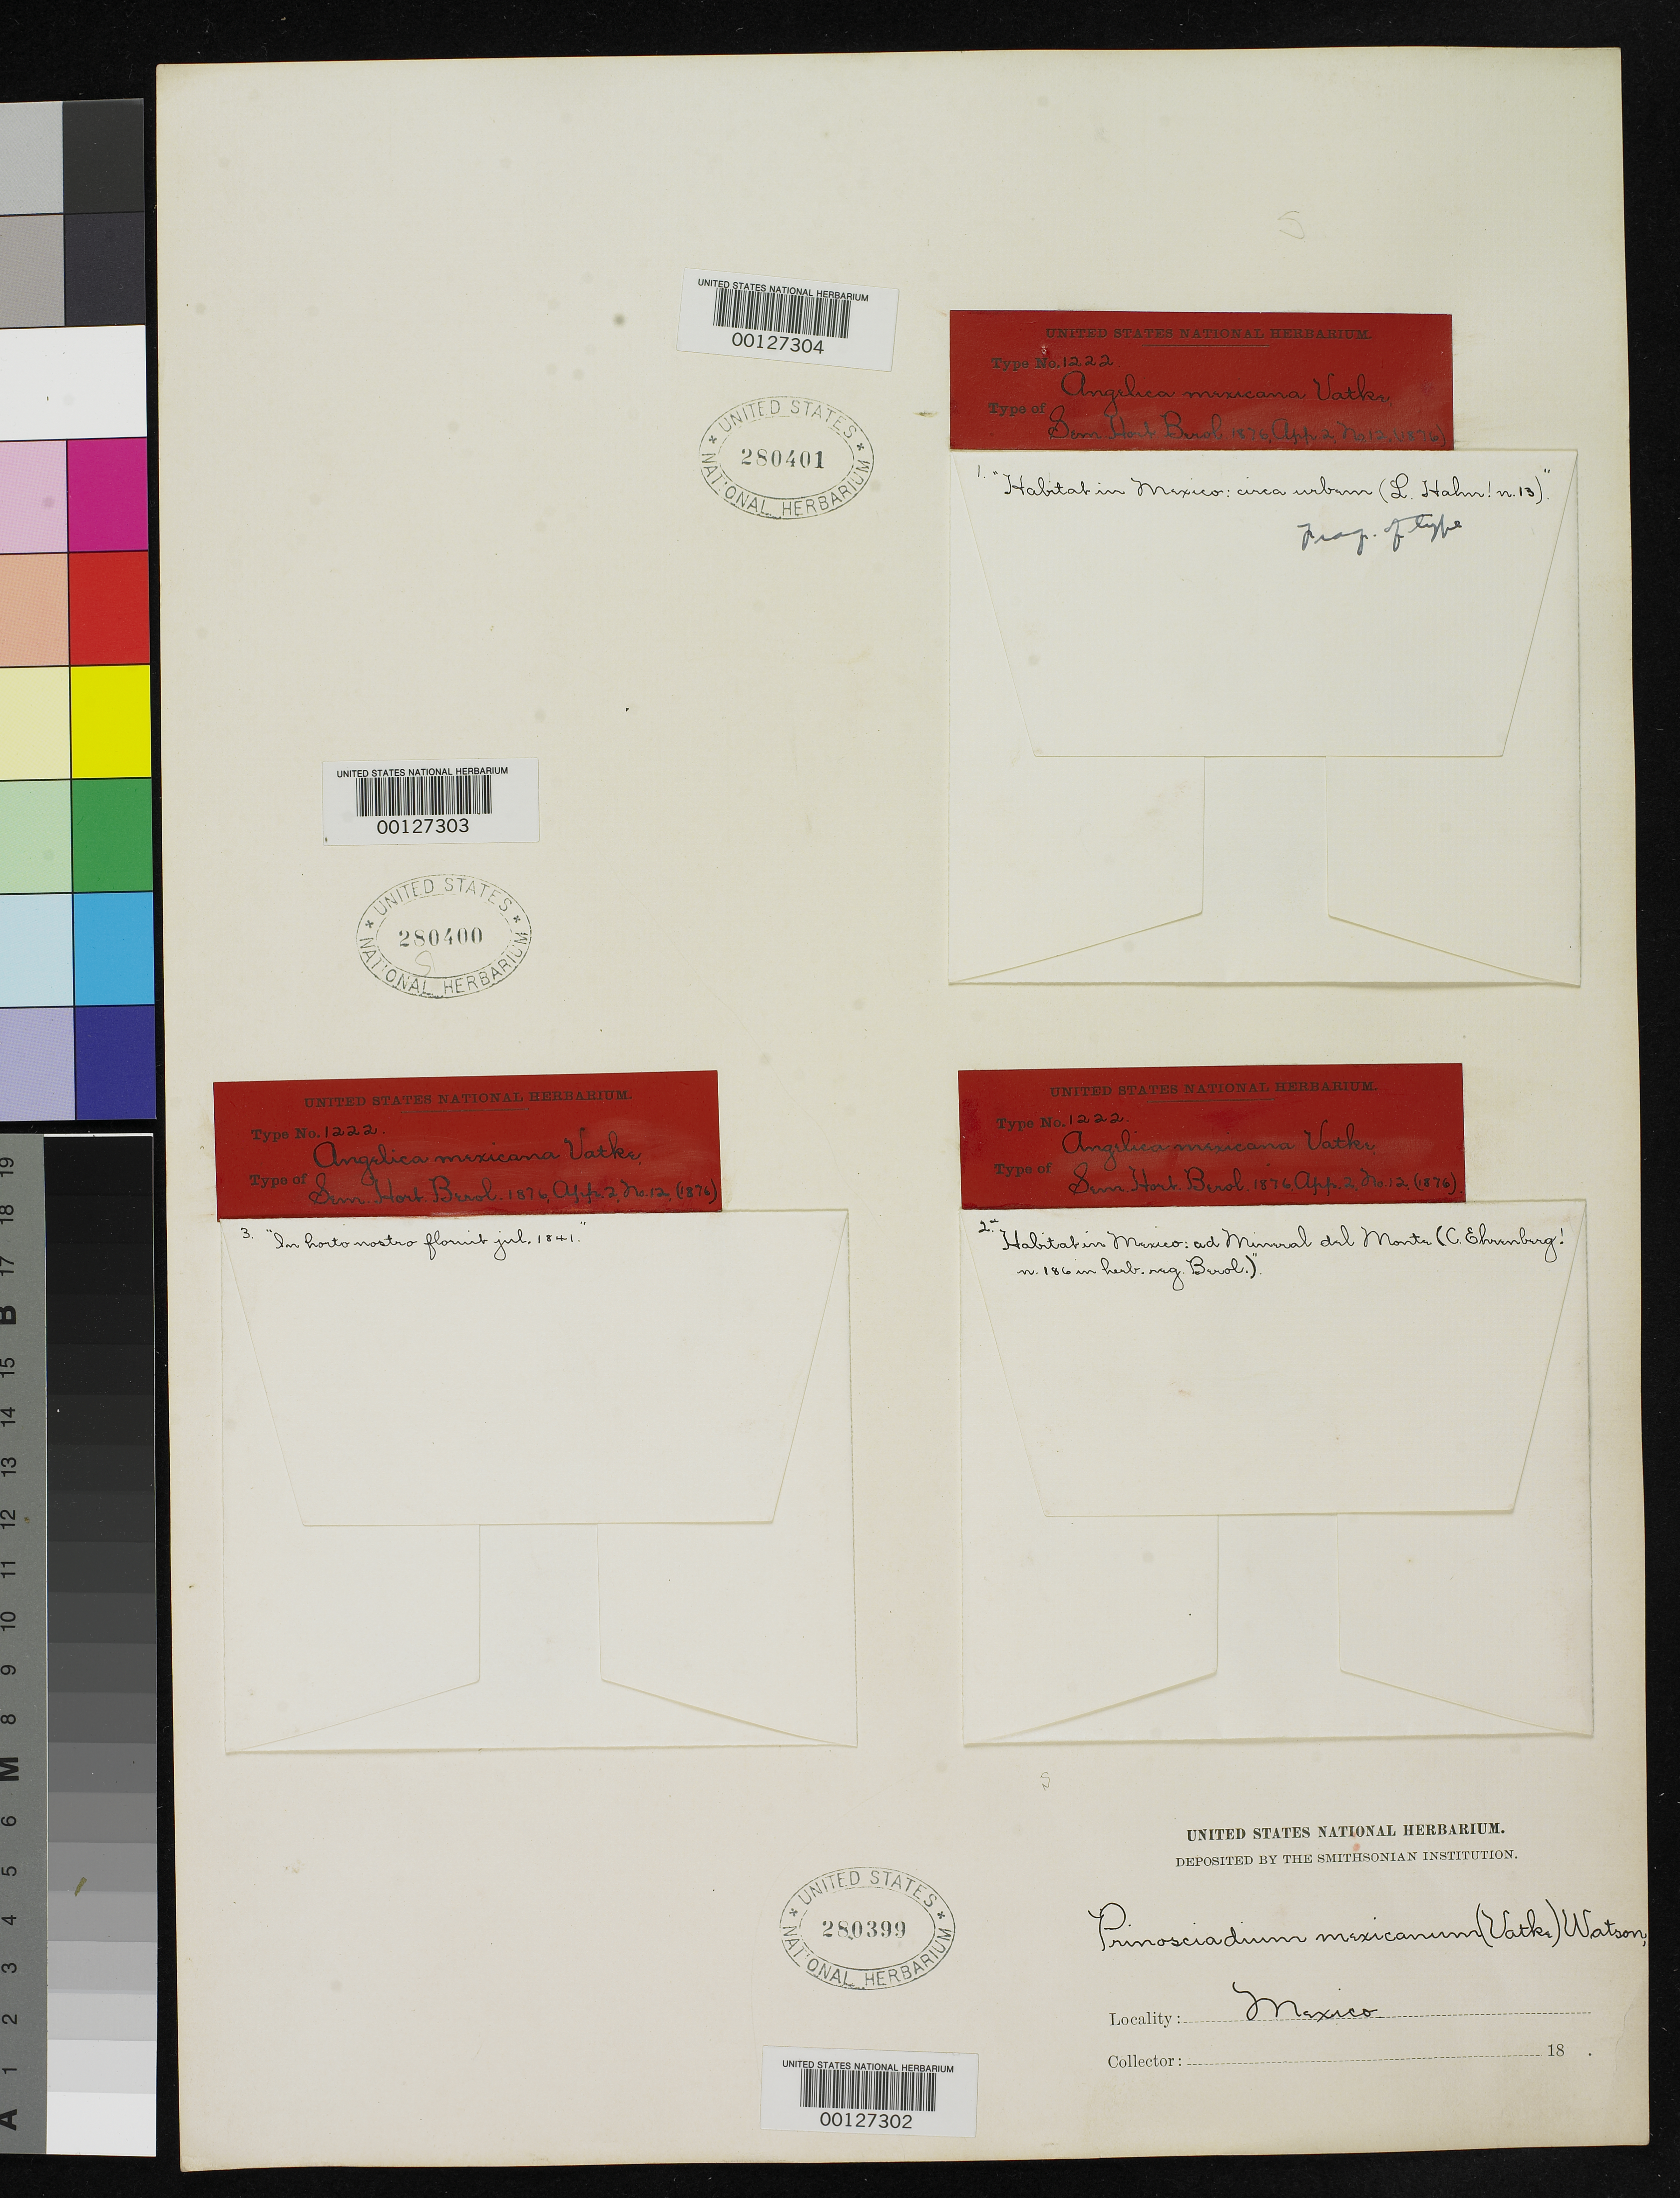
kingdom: Plantae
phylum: Tracheophyta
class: Magnoliopsida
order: Apiales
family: Apiaceae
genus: Angelica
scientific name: Angelica mexicana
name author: Vatke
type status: Syntype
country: Mexico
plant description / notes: Fragment of type specimen.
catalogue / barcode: US 280400